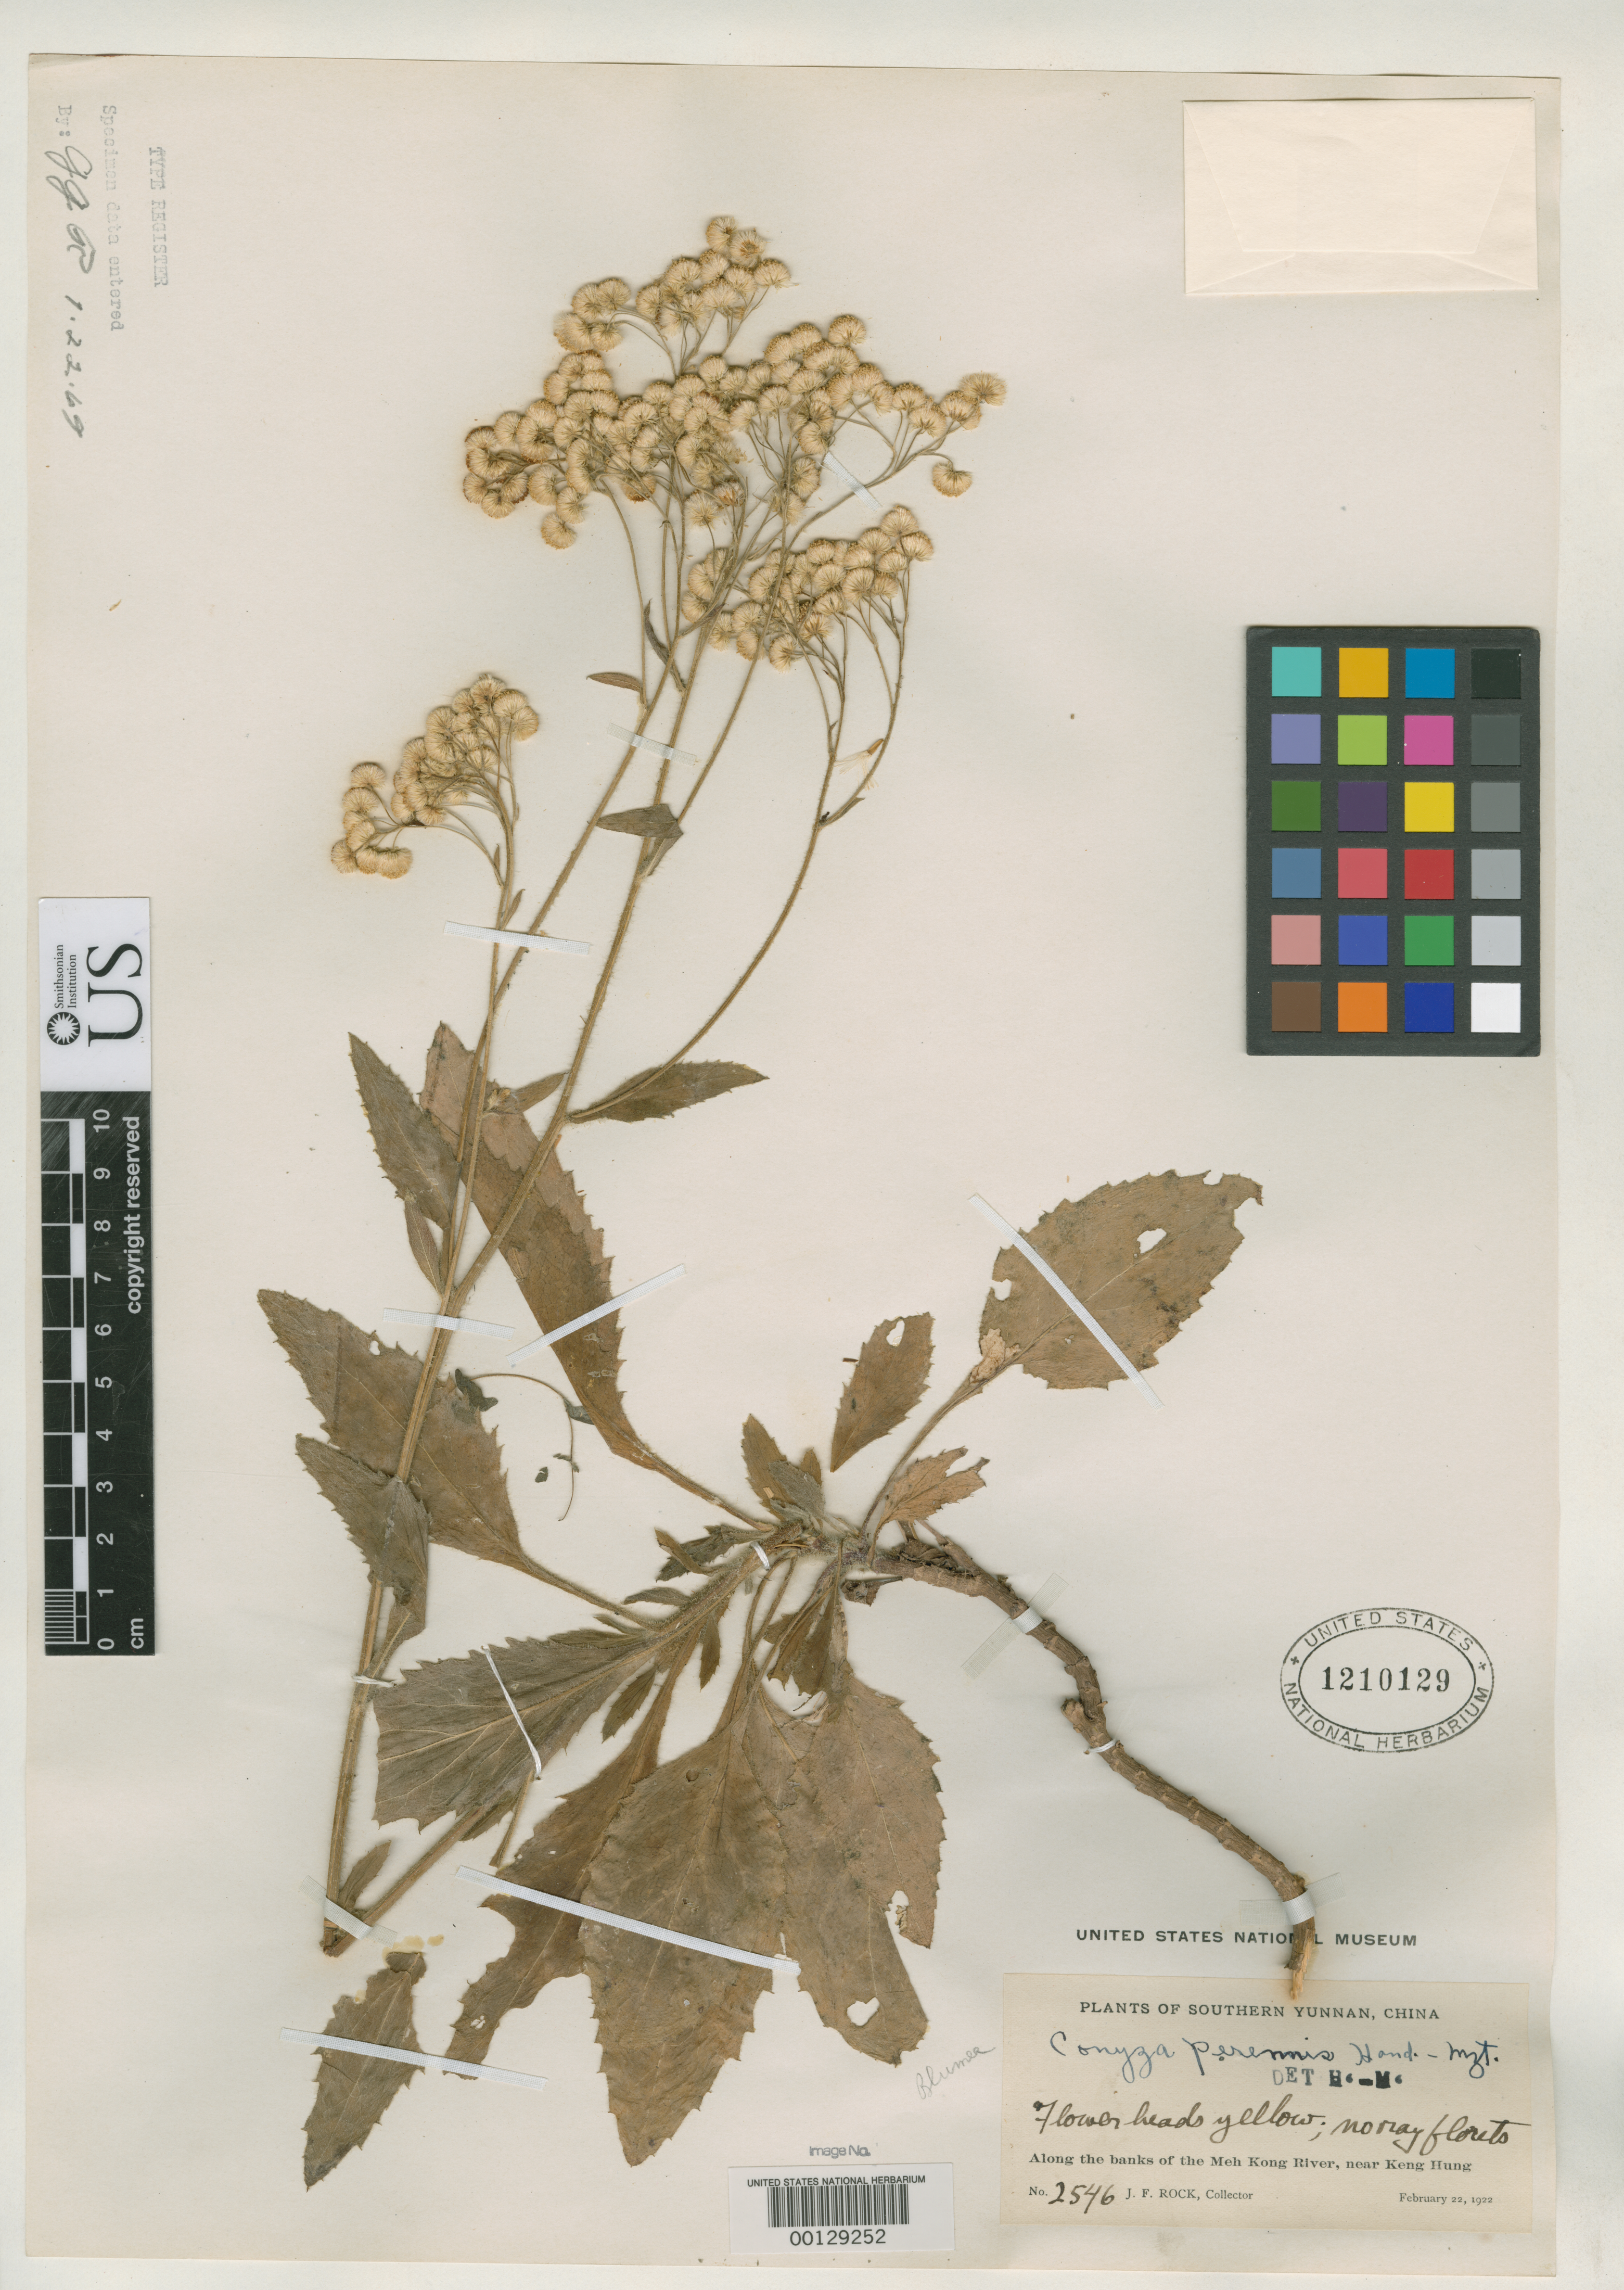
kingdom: Plantae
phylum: Tracheophyta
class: Magnoliopsida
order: Asterales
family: Asteraceae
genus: Conyza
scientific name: Conyza perennis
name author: Hand.-Mazz.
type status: Isotype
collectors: J. F. Rock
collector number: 2546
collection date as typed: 22 Feb 1922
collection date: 1922-02-22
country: China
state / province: Yunnan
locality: Kenghung.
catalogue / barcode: US 1210129